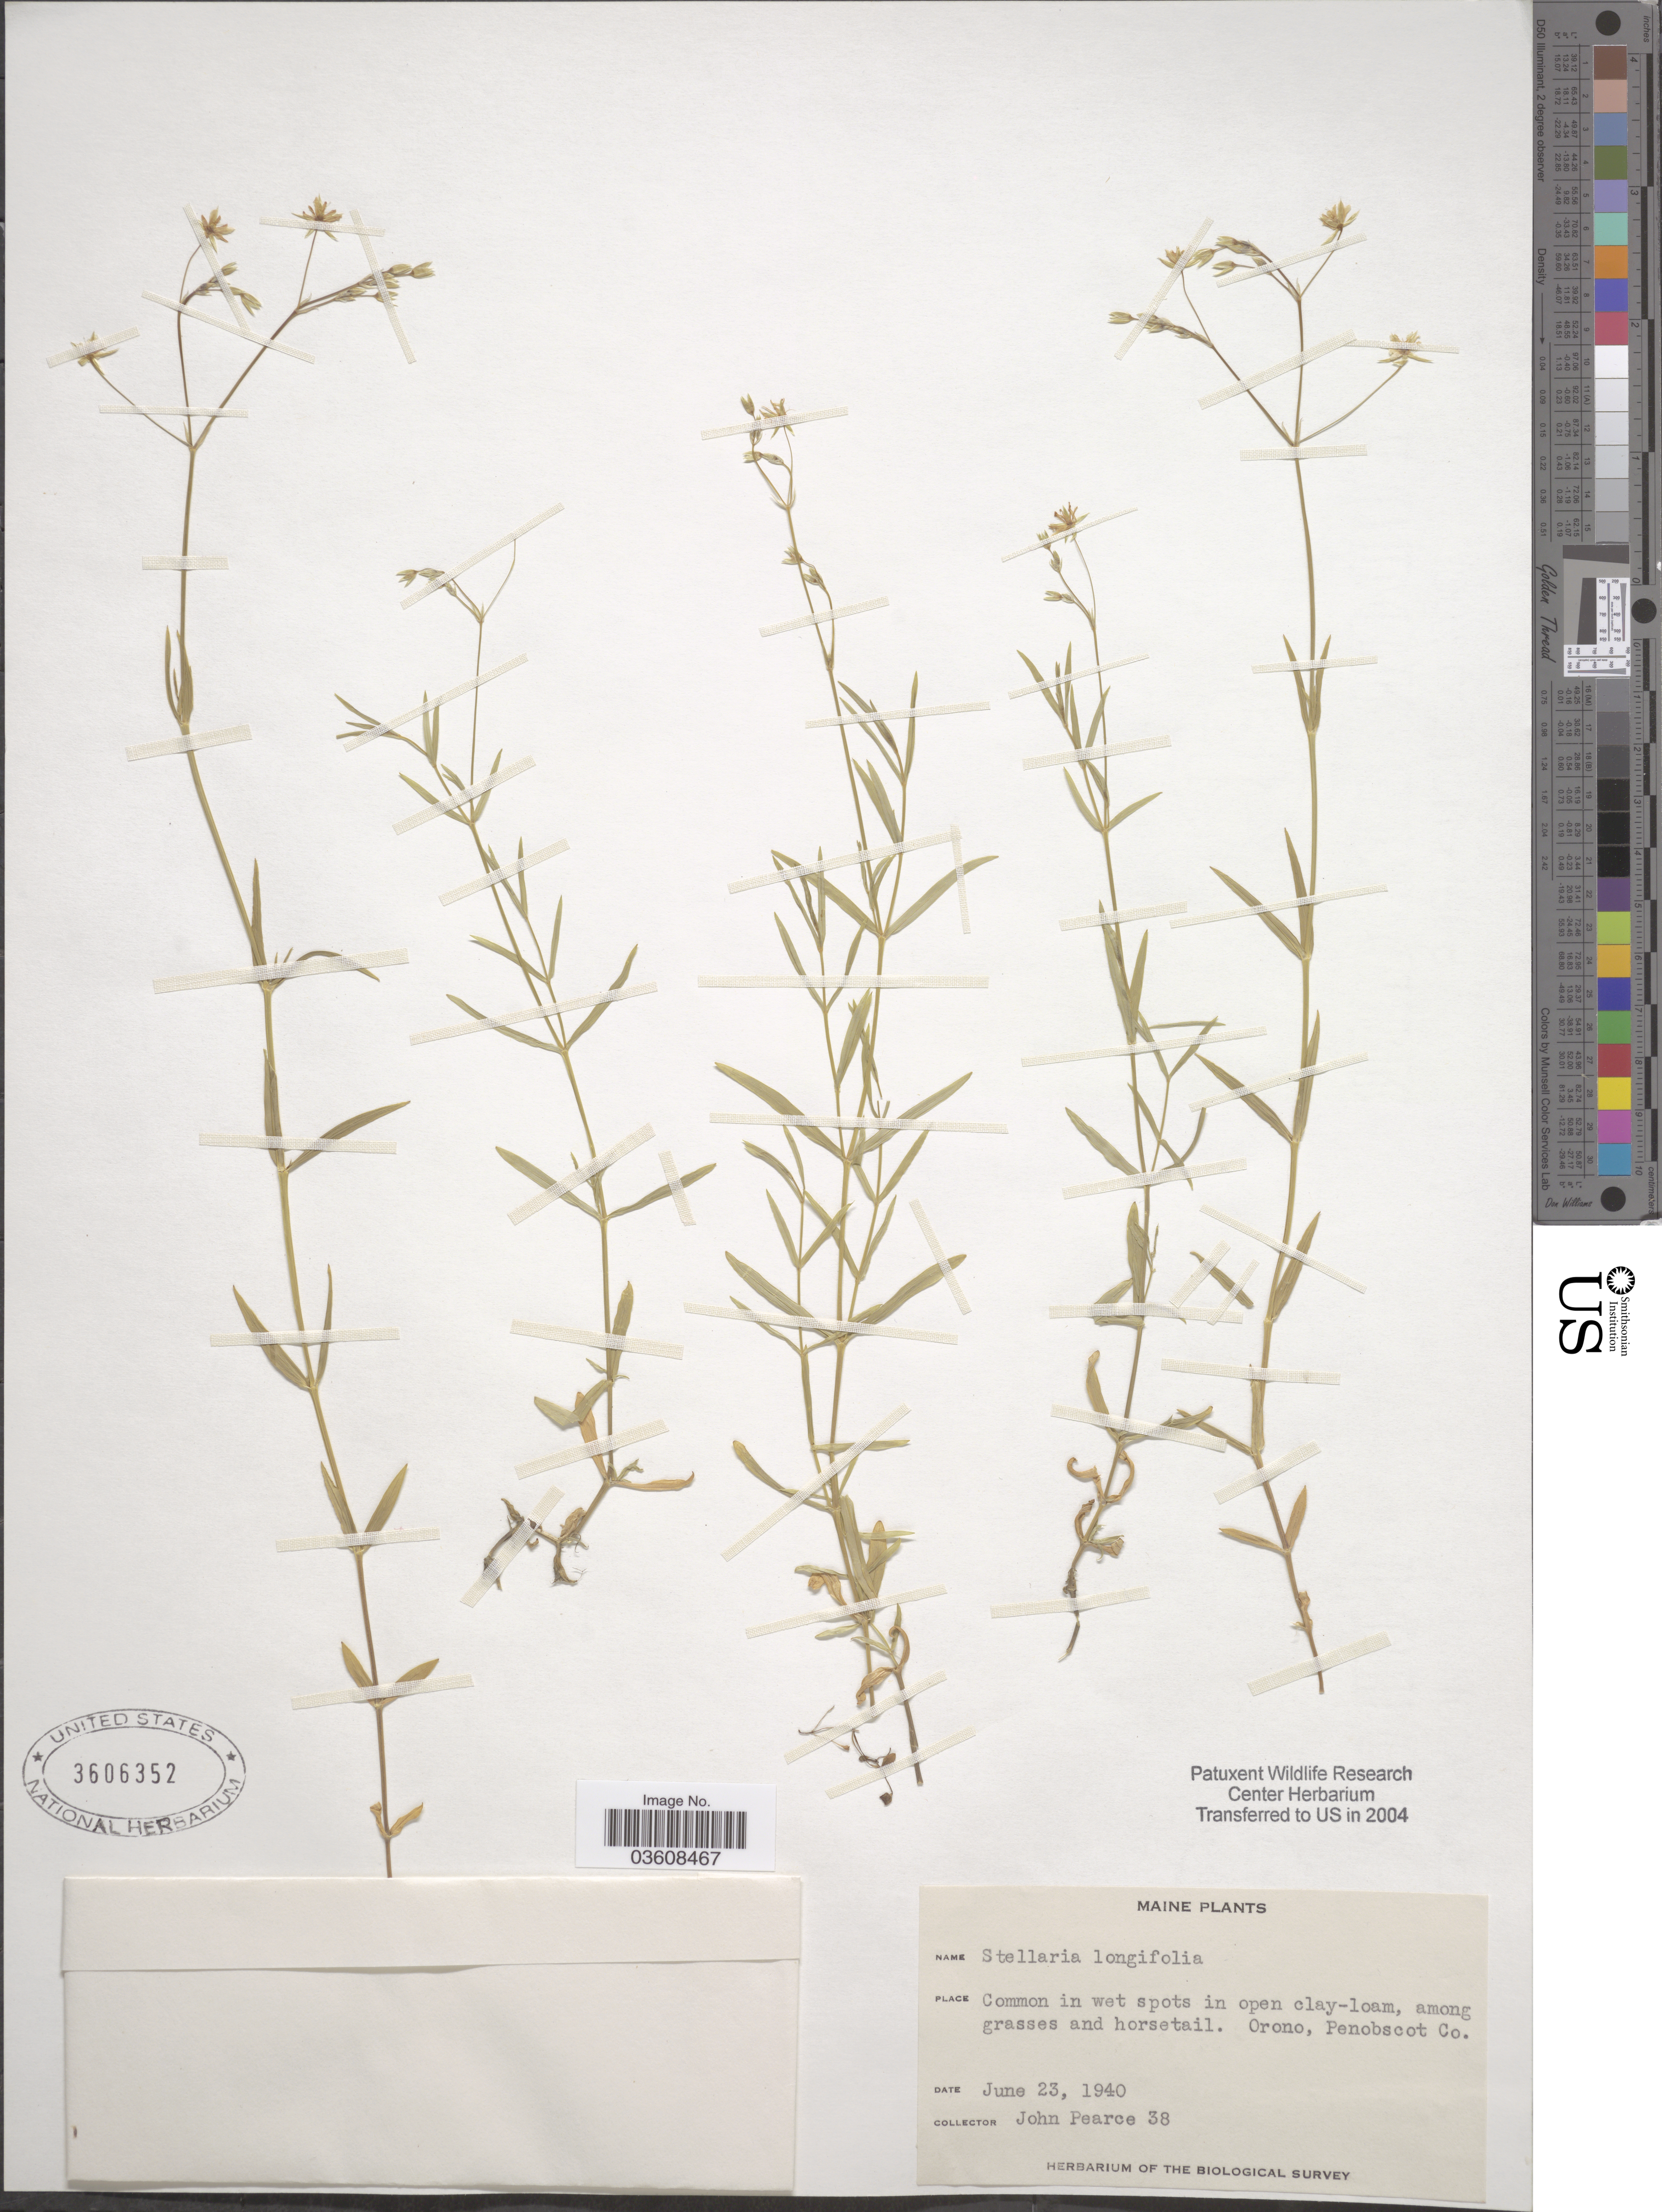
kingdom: Plantae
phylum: Tracheophyta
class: Magnoliopsida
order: Caryophyllales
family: Caryophyllaceae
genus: Stellaria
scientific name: Stellaria longifolia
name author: Muhl. ex Willd.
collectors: J. Pearce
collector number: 38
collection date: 1940-06-23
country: United States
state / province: Maine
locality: Orono, Penobscot Co.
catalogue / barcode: US 3606352